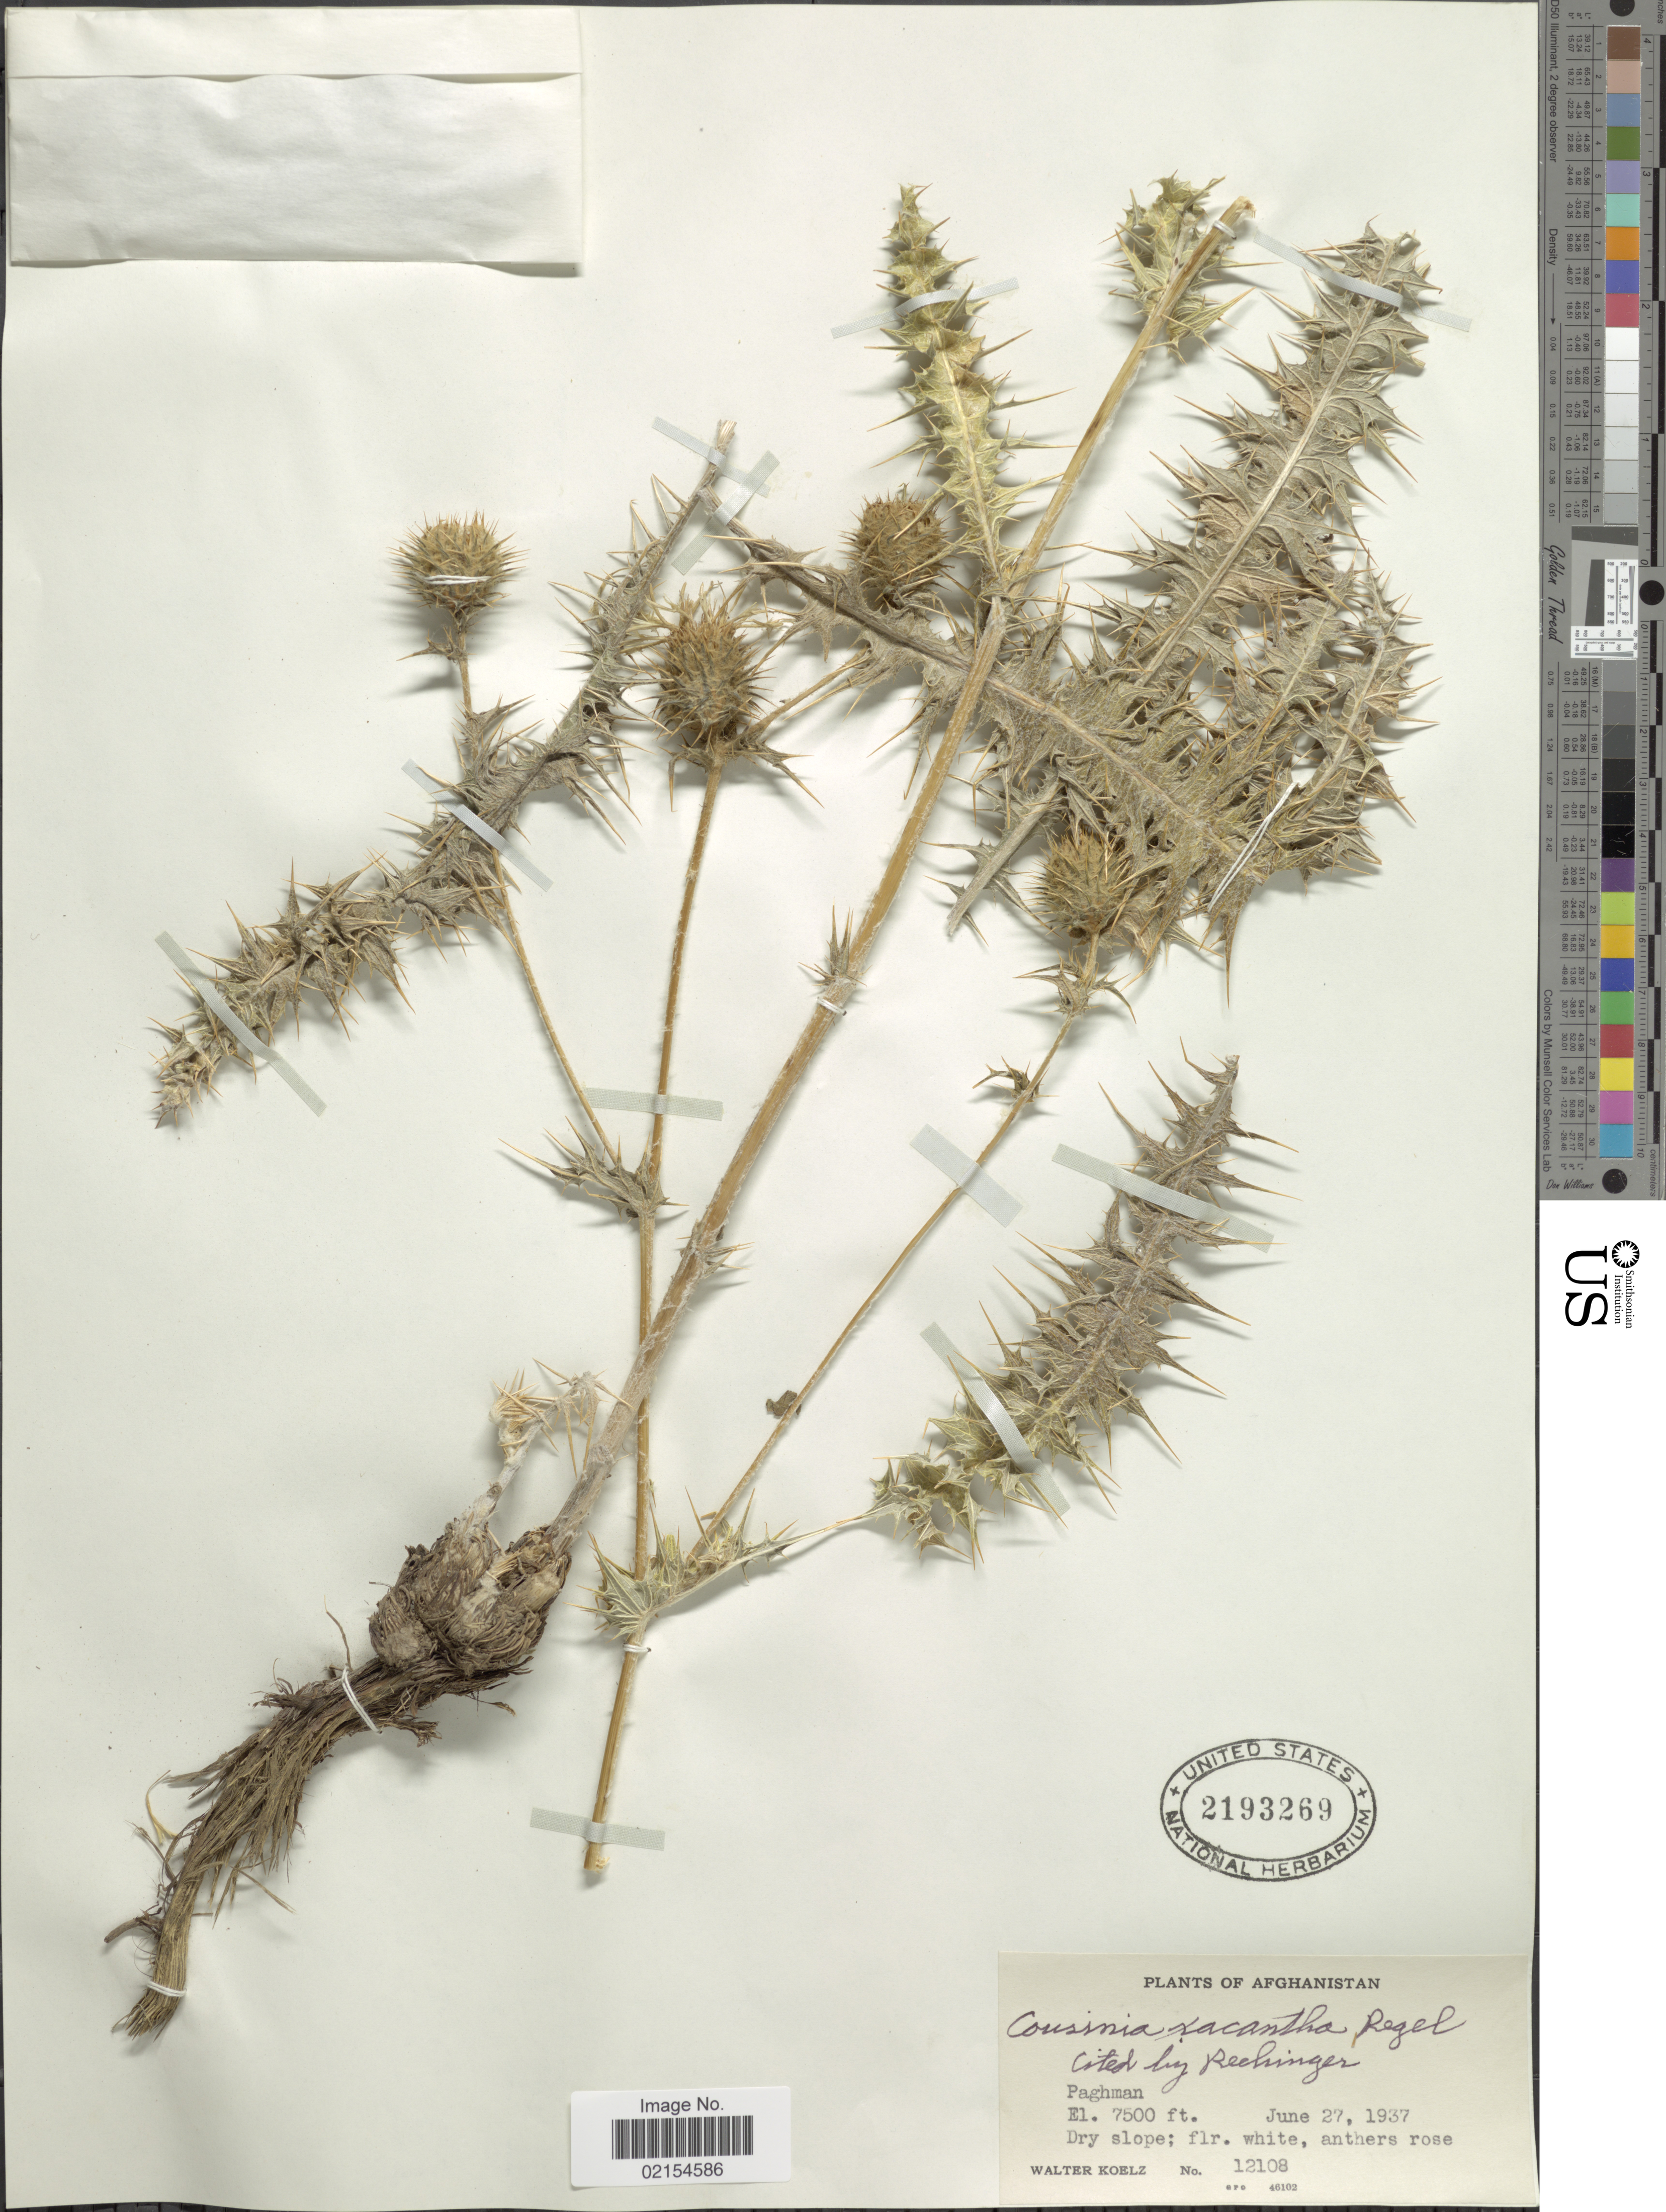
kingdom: Plantae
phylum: Tracheophyta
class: Magnoliopsida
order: Asterales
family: Asteraceae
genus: Cousinia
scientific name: Cousinia xanthacantha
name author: Regel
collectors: W. N. Koelz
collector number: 12108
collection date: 1937-06-27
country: Afghanistan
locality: Paghman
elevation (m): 2286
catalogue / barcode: US 2193269